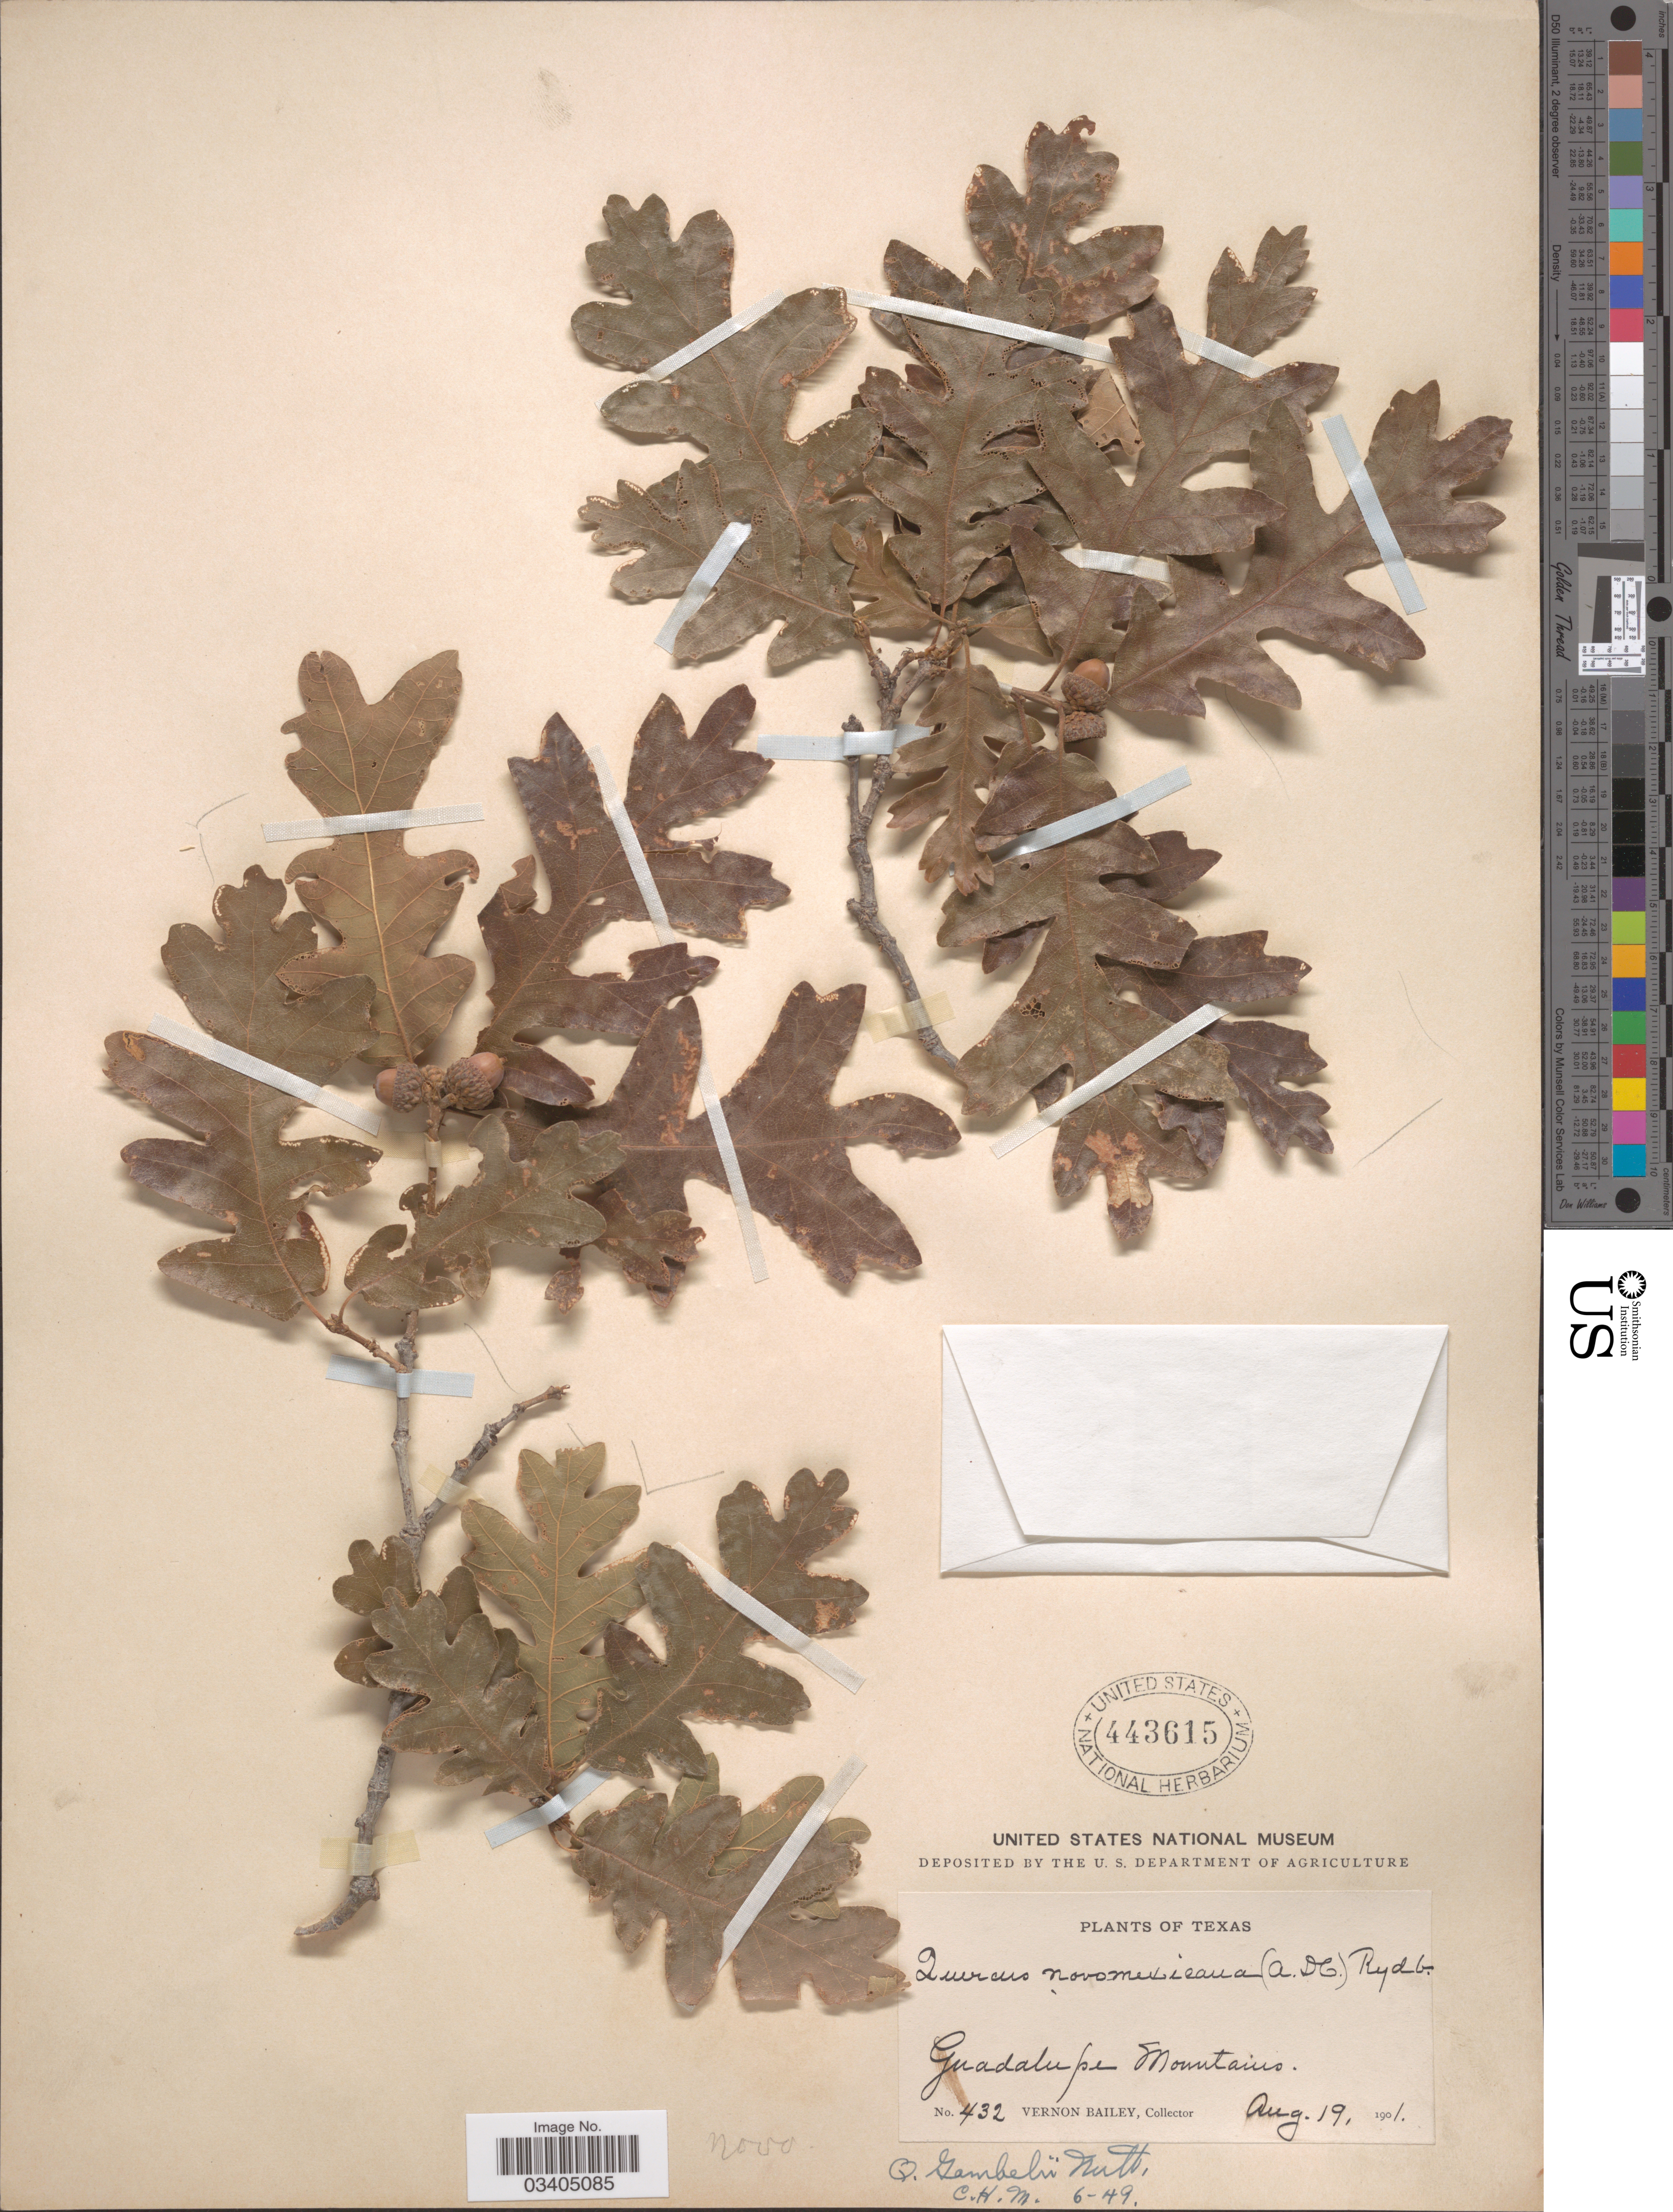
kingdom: Plantae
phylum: Tracheophyta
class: Magnoliopsida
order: Fagales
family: Fagaceae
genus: Quercus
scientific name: Quercus gambelii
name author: Nutt.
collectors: V. O. Bailey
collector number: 432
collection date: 1901-08-19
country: United States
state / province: Texas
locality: Guadalupe Mountains.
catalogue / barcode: US 443615